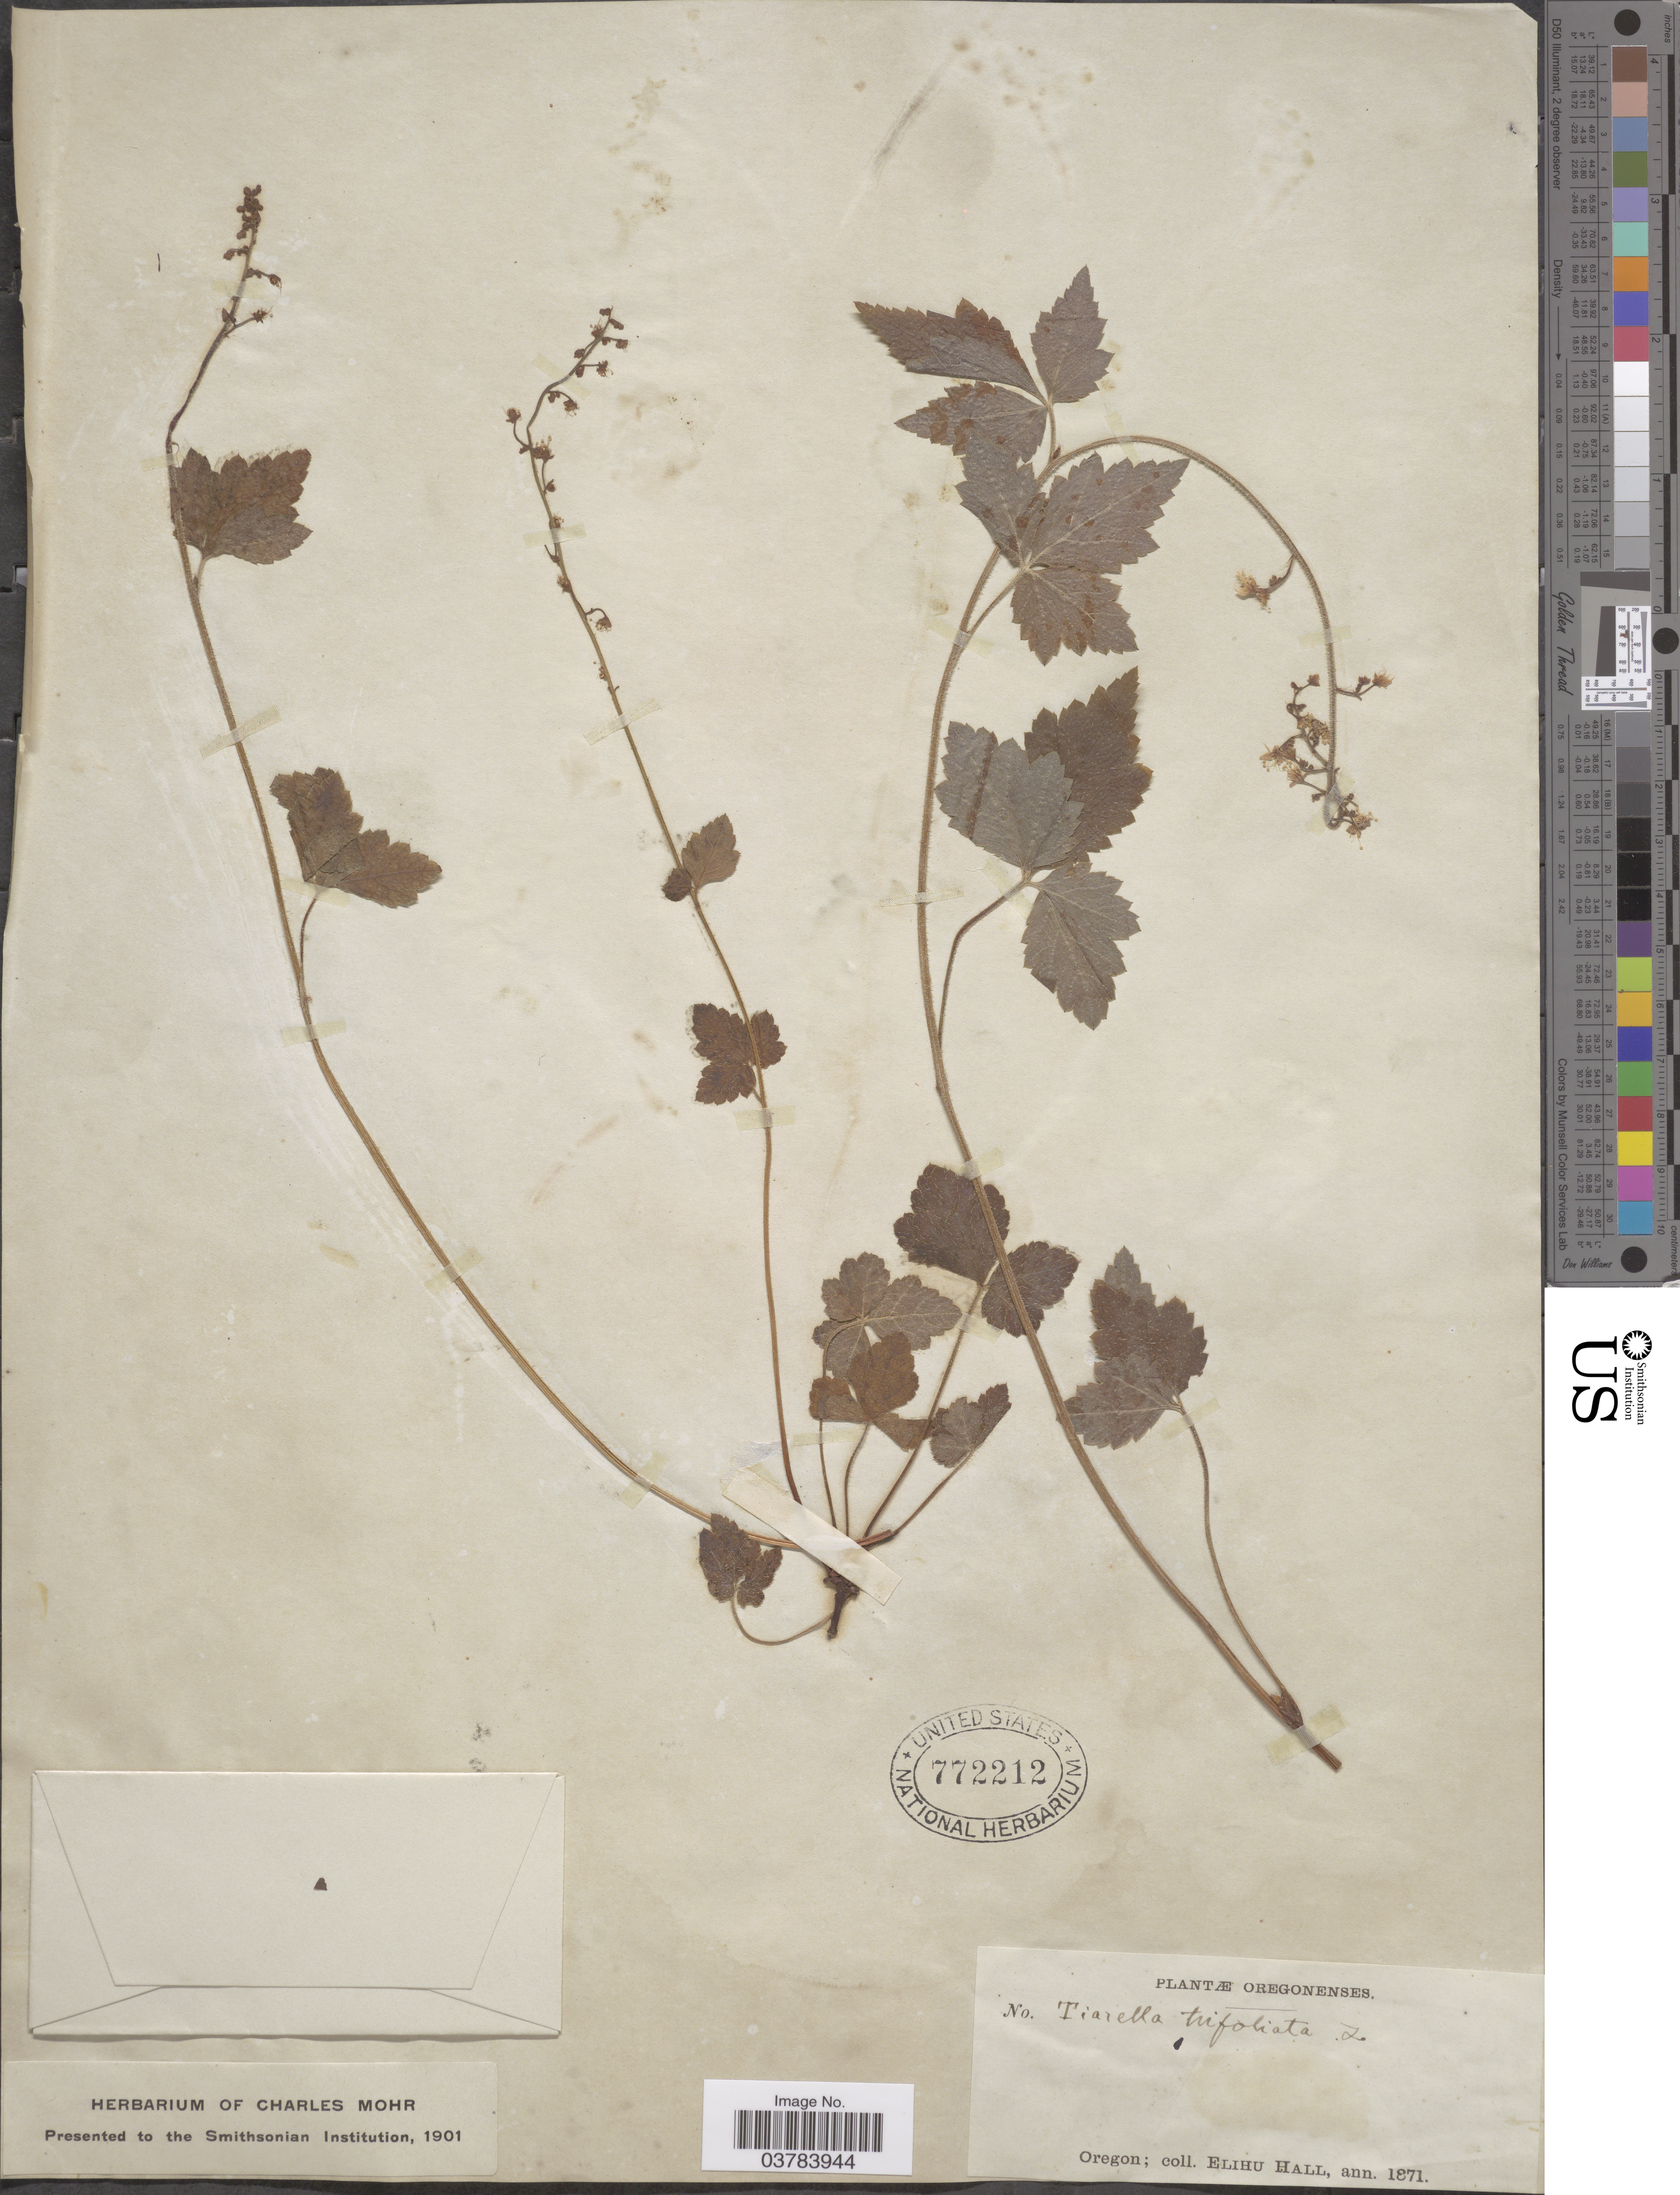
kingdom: Plantae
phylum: Tracheophyta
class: Magnoliopsida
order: Saxifragales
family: Saxifragaceae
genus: Tiarella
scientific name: Tiarella trifoliata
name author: L.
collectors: E. Hall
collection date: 1871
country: United States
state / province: Oregon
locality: Oregonenses.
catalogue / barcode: US 772212